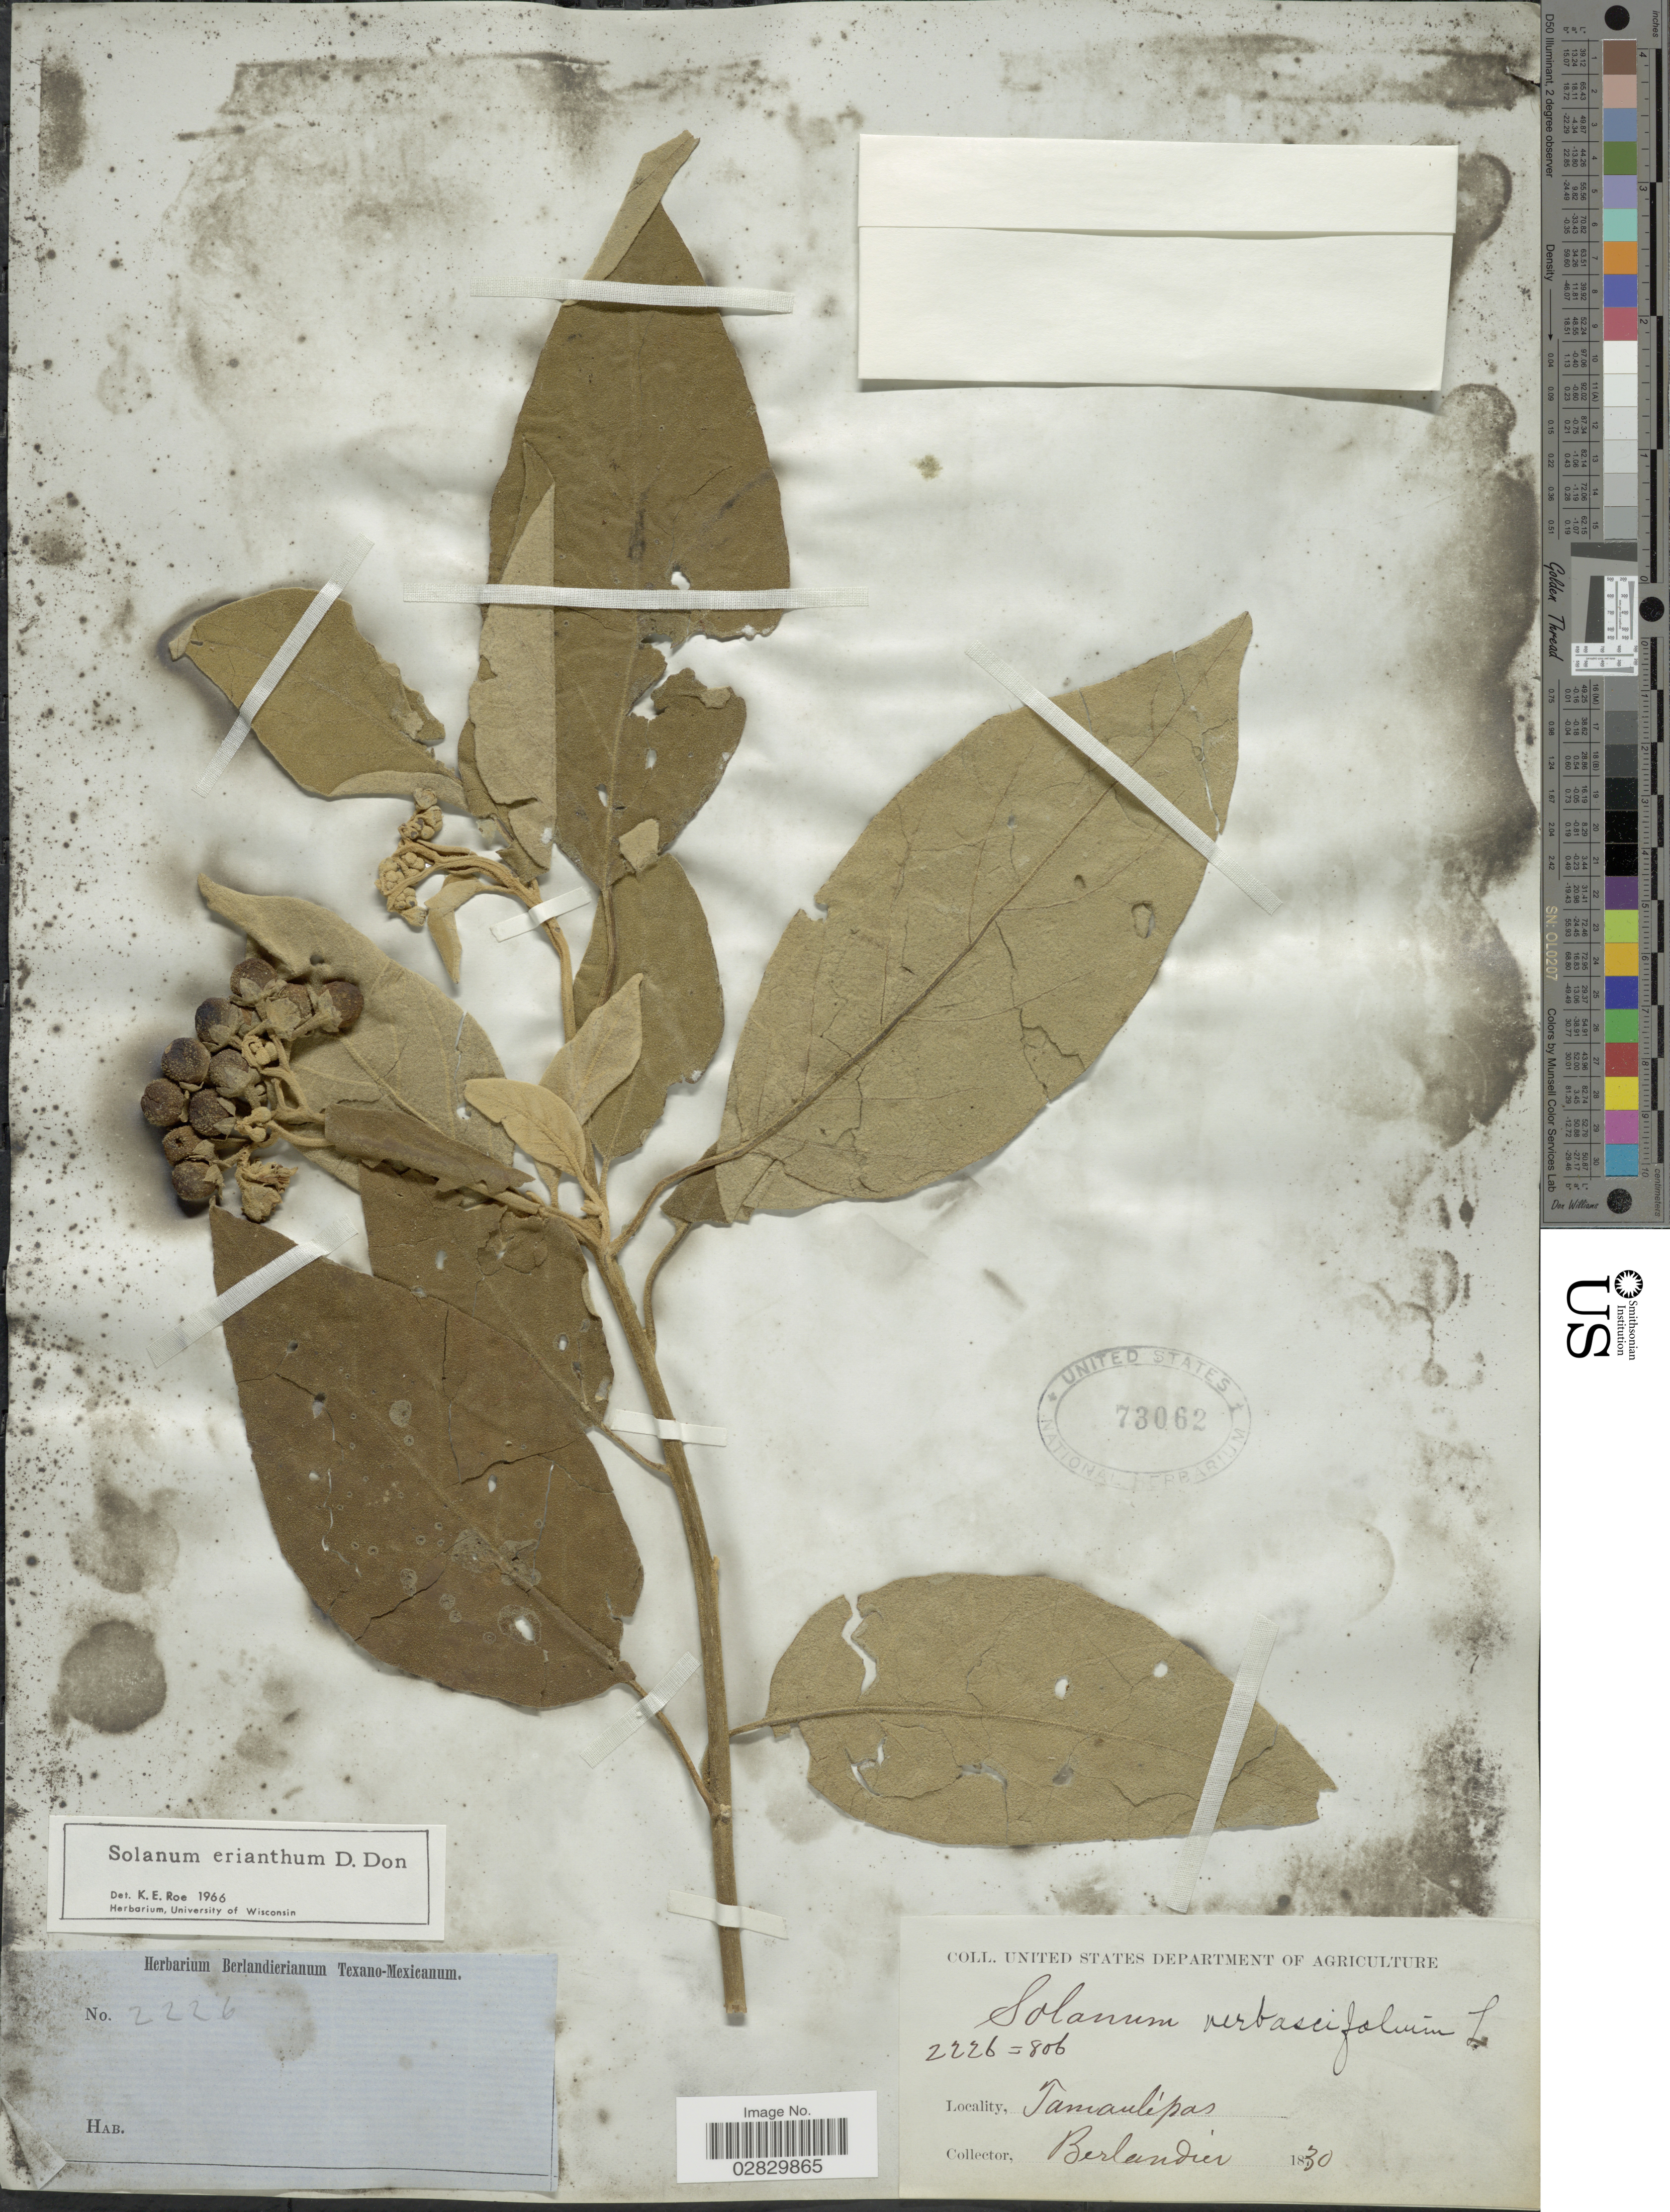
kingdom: Plantae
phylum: Tracheophyta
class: Magnoliopsida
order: Solanales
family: Solanaceae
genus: Solanum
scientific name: Solanum erianthum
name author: D. Don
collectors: J. L. Berlandier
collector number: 2226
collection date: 1830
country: Mexico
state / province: Tamaulipas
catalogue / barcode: US 73062